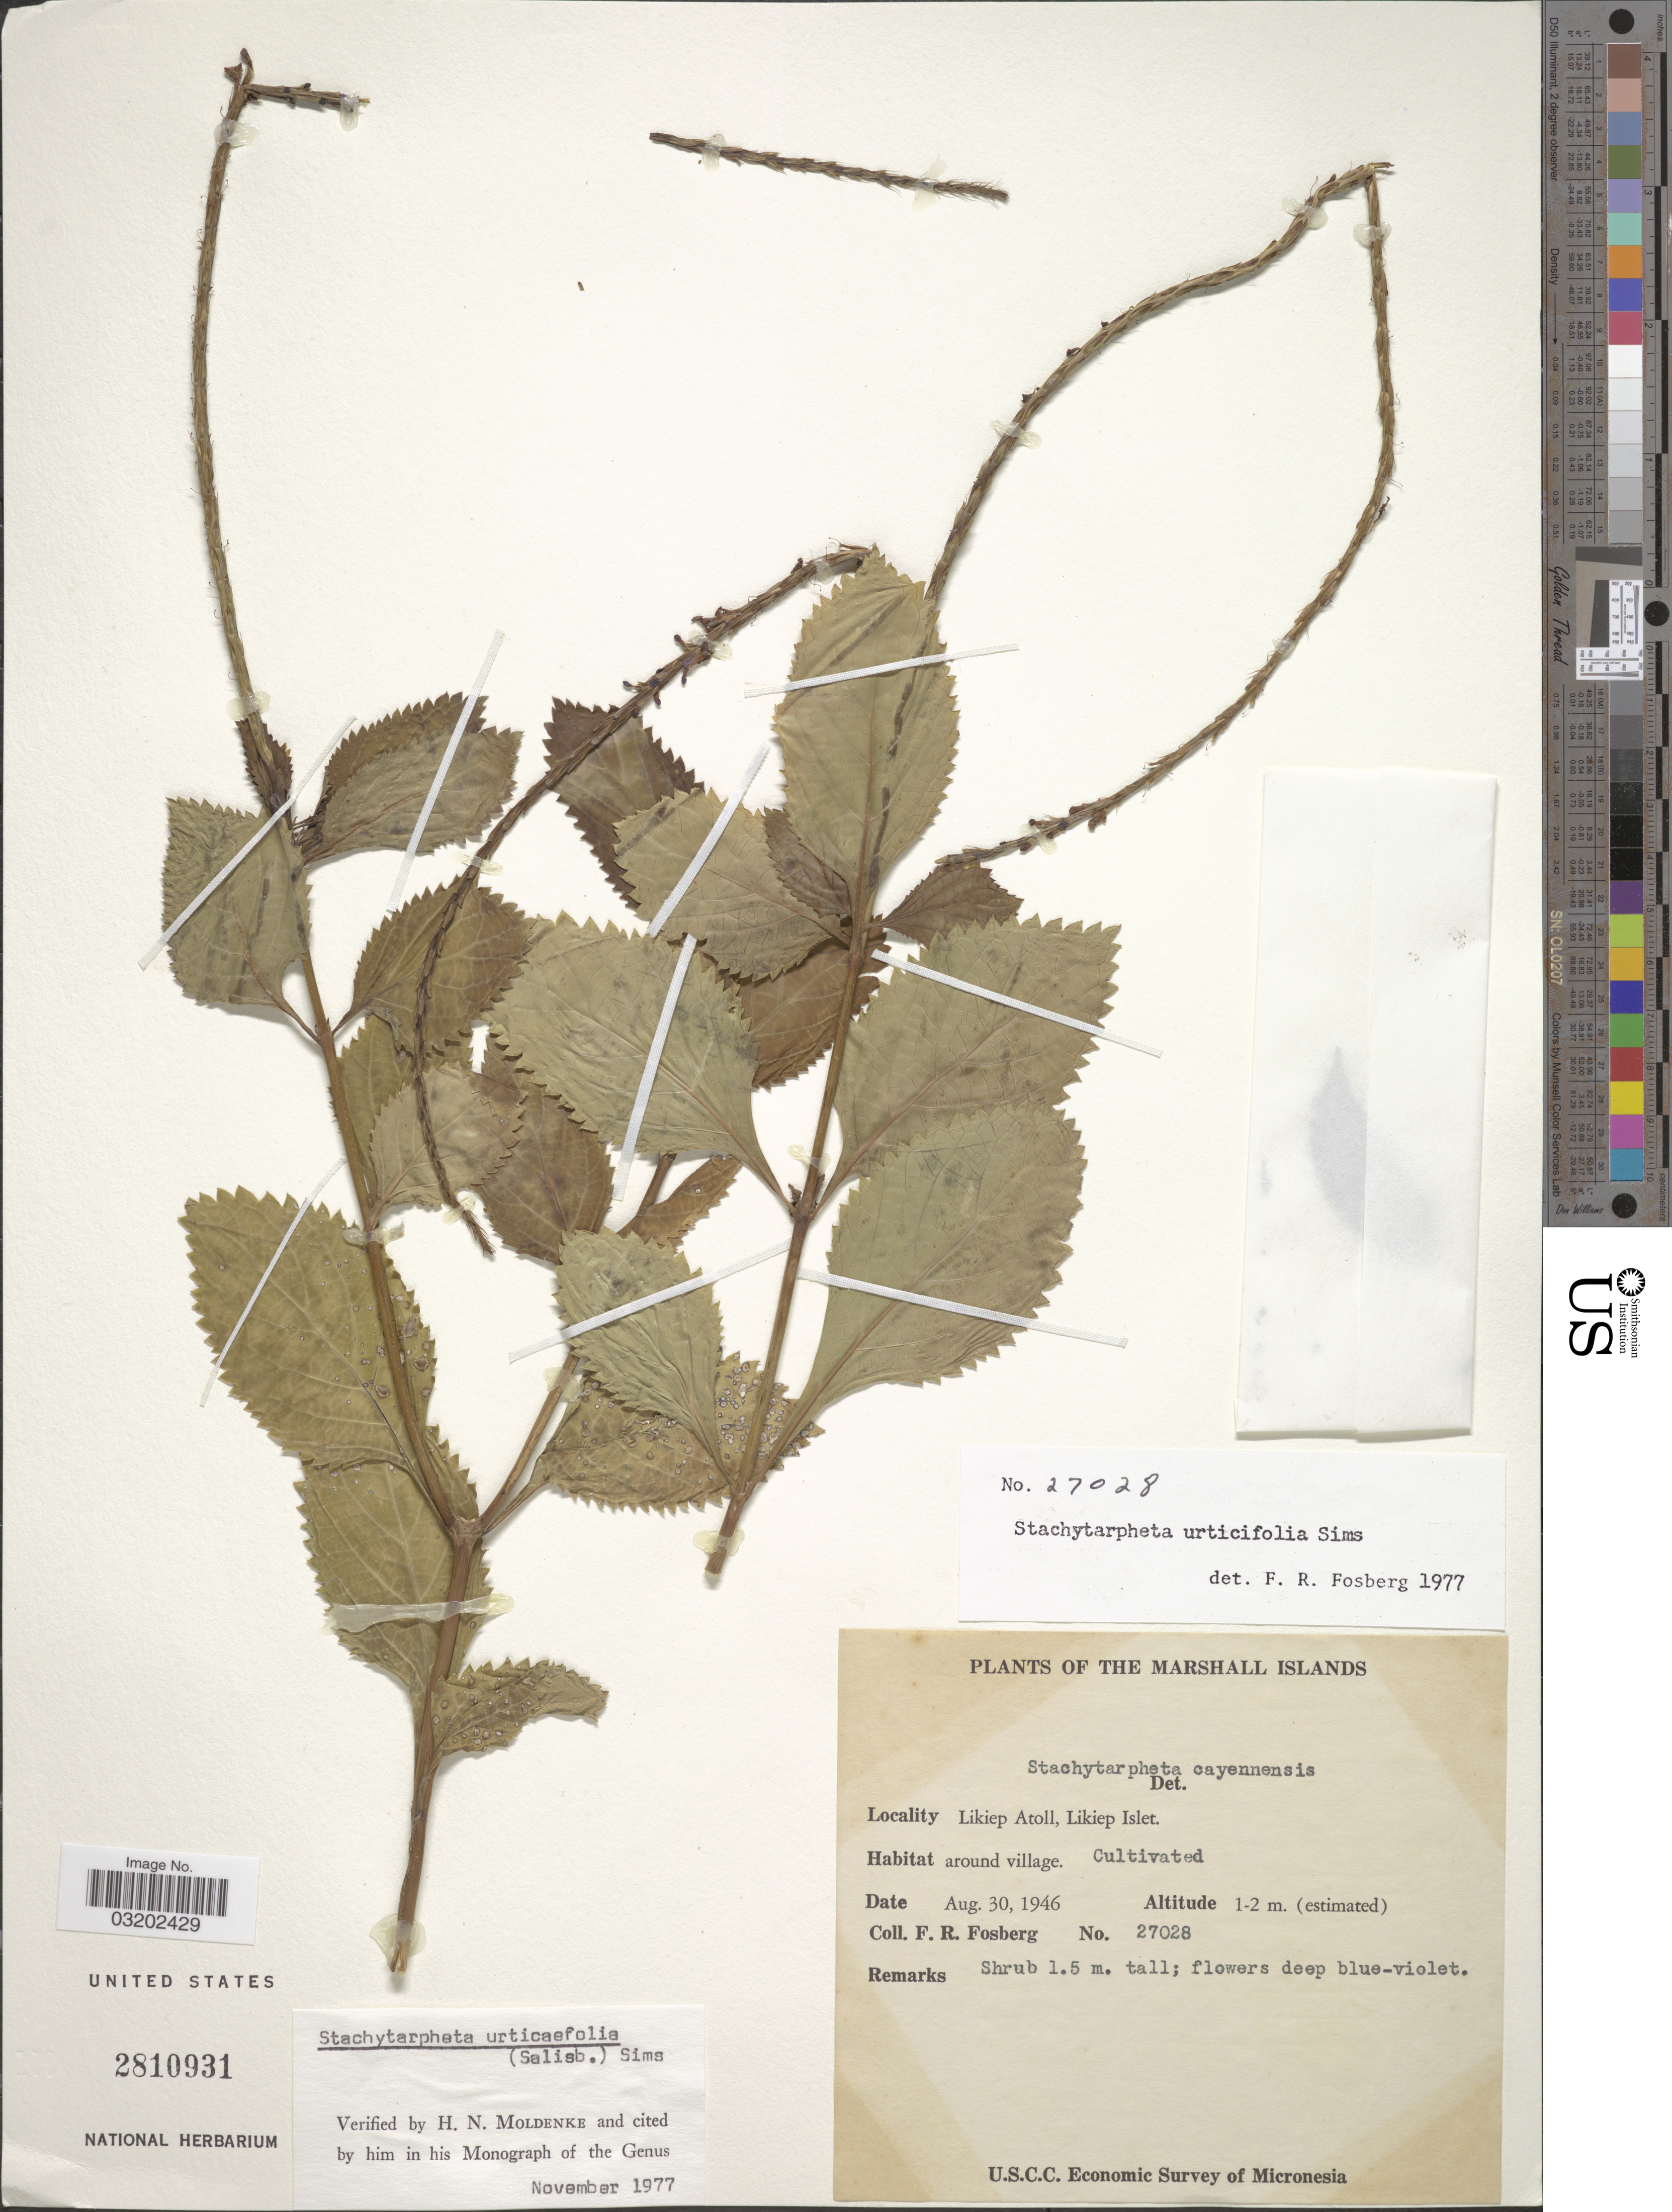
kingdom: Plantae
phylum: Tracheophyta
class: Magnoliopsida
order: Lamiales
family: Verbenaceae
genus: Stachytarpheta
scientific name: Stachytarpheta urticifolia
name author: Sims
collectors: F. R. Fosberg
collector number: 27028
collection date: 1946-08-30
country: Marshall Islands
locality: Likiep Atoll, Likiep Islet. Around village.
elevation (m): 1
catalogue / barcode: US 2810931